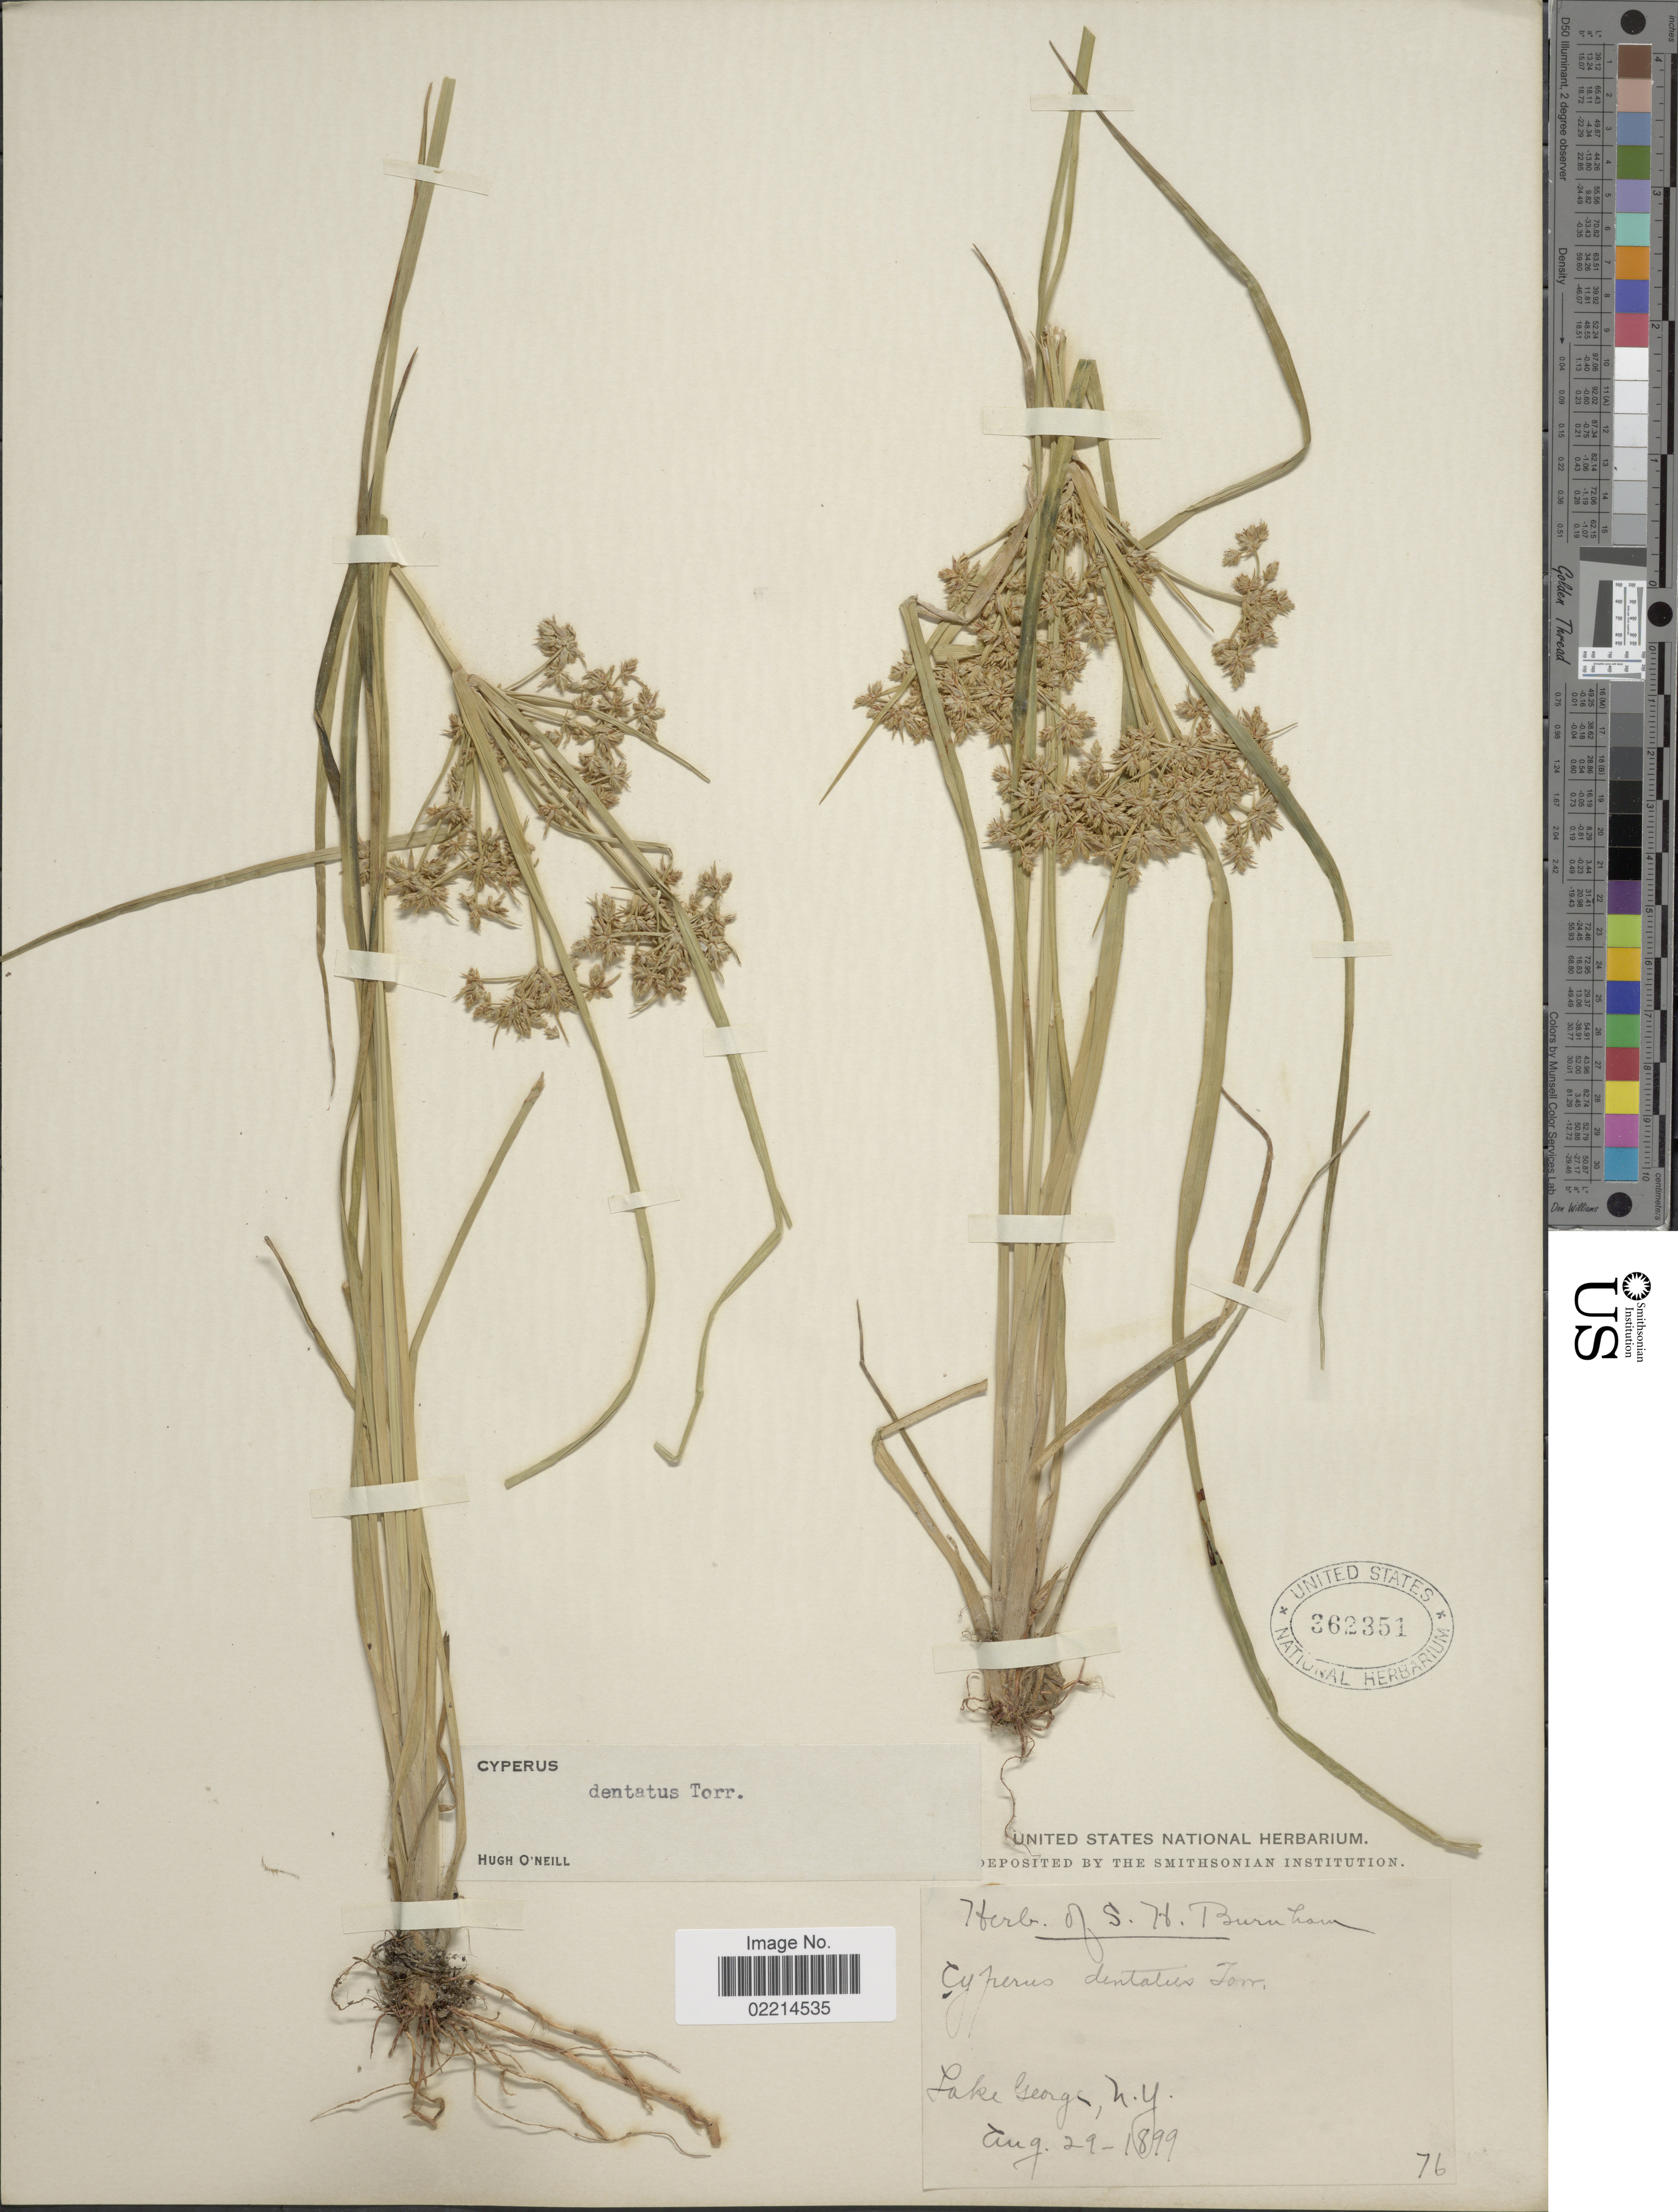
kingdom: Plantae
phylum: Tracheophyta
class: Liliopsida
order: Poales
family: Cyperaceae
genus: Cyperus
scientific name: Cyperus dentatus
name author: Torr.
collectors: ex herb. S.H. Burnham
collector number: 76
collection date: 1899-08-29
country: United States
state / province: New York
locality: Lake george.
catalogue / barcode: US 362351